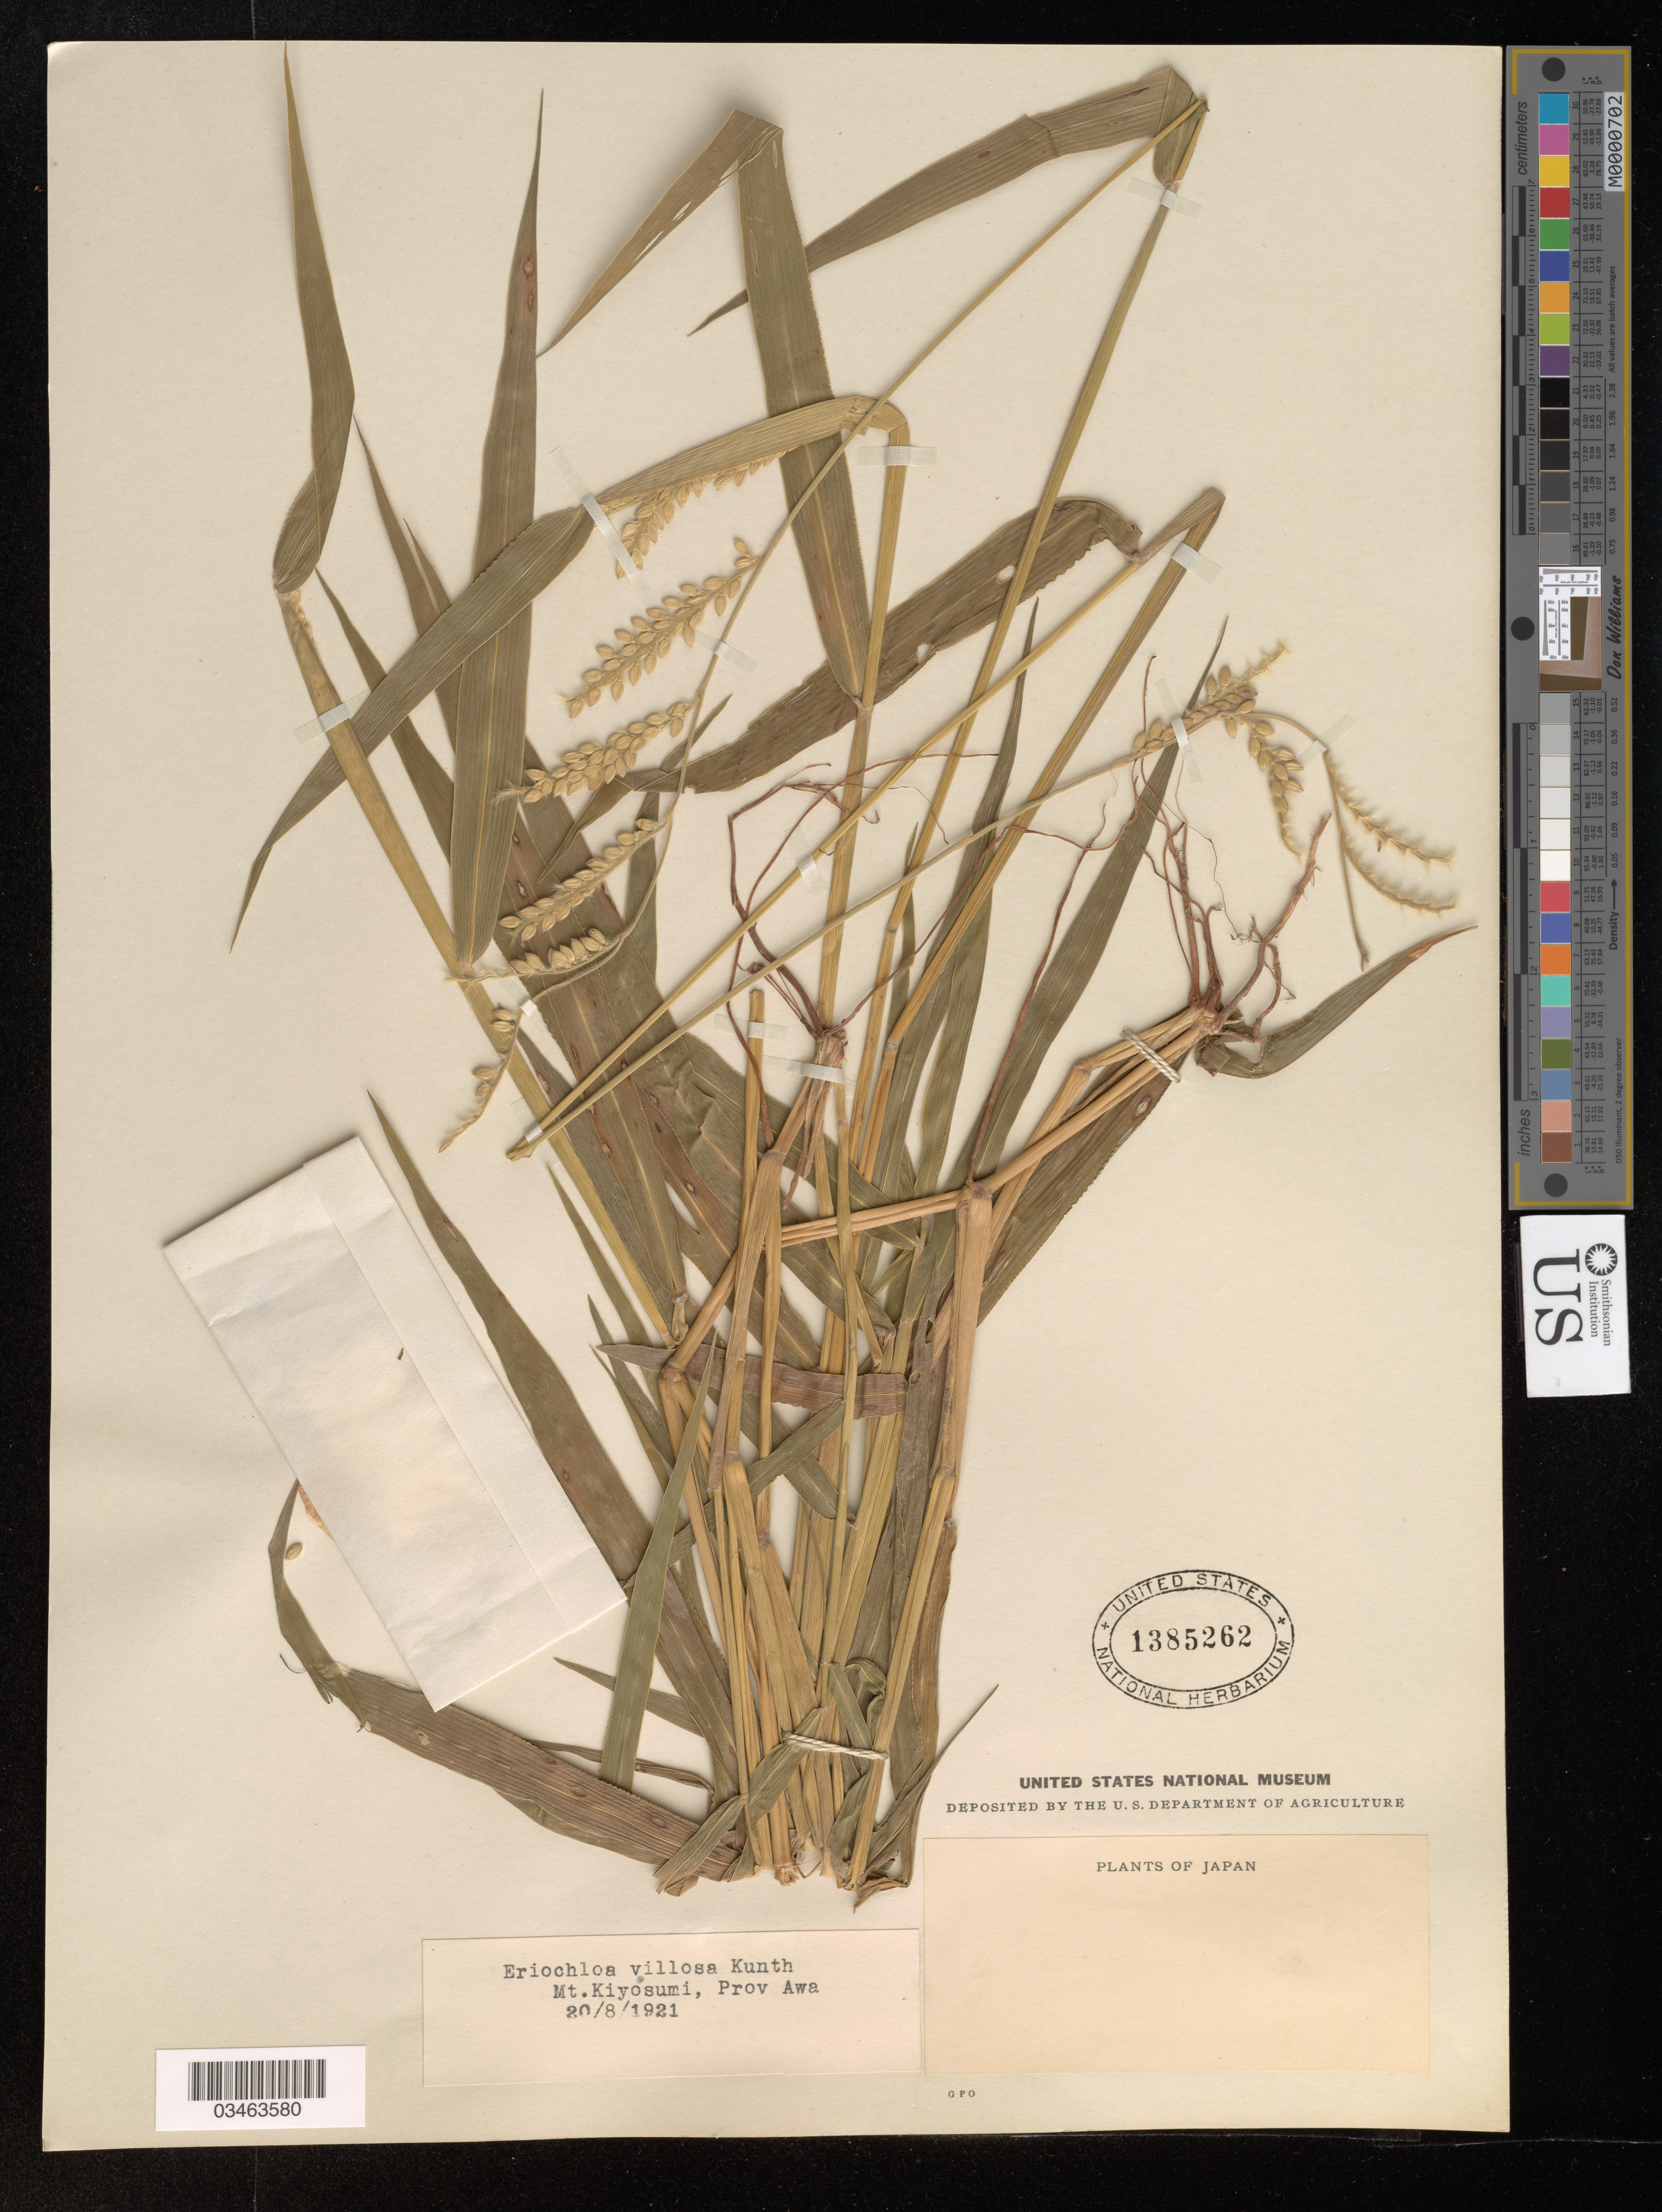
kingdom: Plantae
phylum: Tracheophyta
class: Liliopsida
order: Poales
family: Poaceae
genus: Eriochloa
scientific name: Eriochloa villosa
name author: (Thunb.) Kunth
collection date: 1921-08-20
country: Japan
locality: Mt. Kiyosumi, Prov Awa.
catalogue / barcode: US 1385262